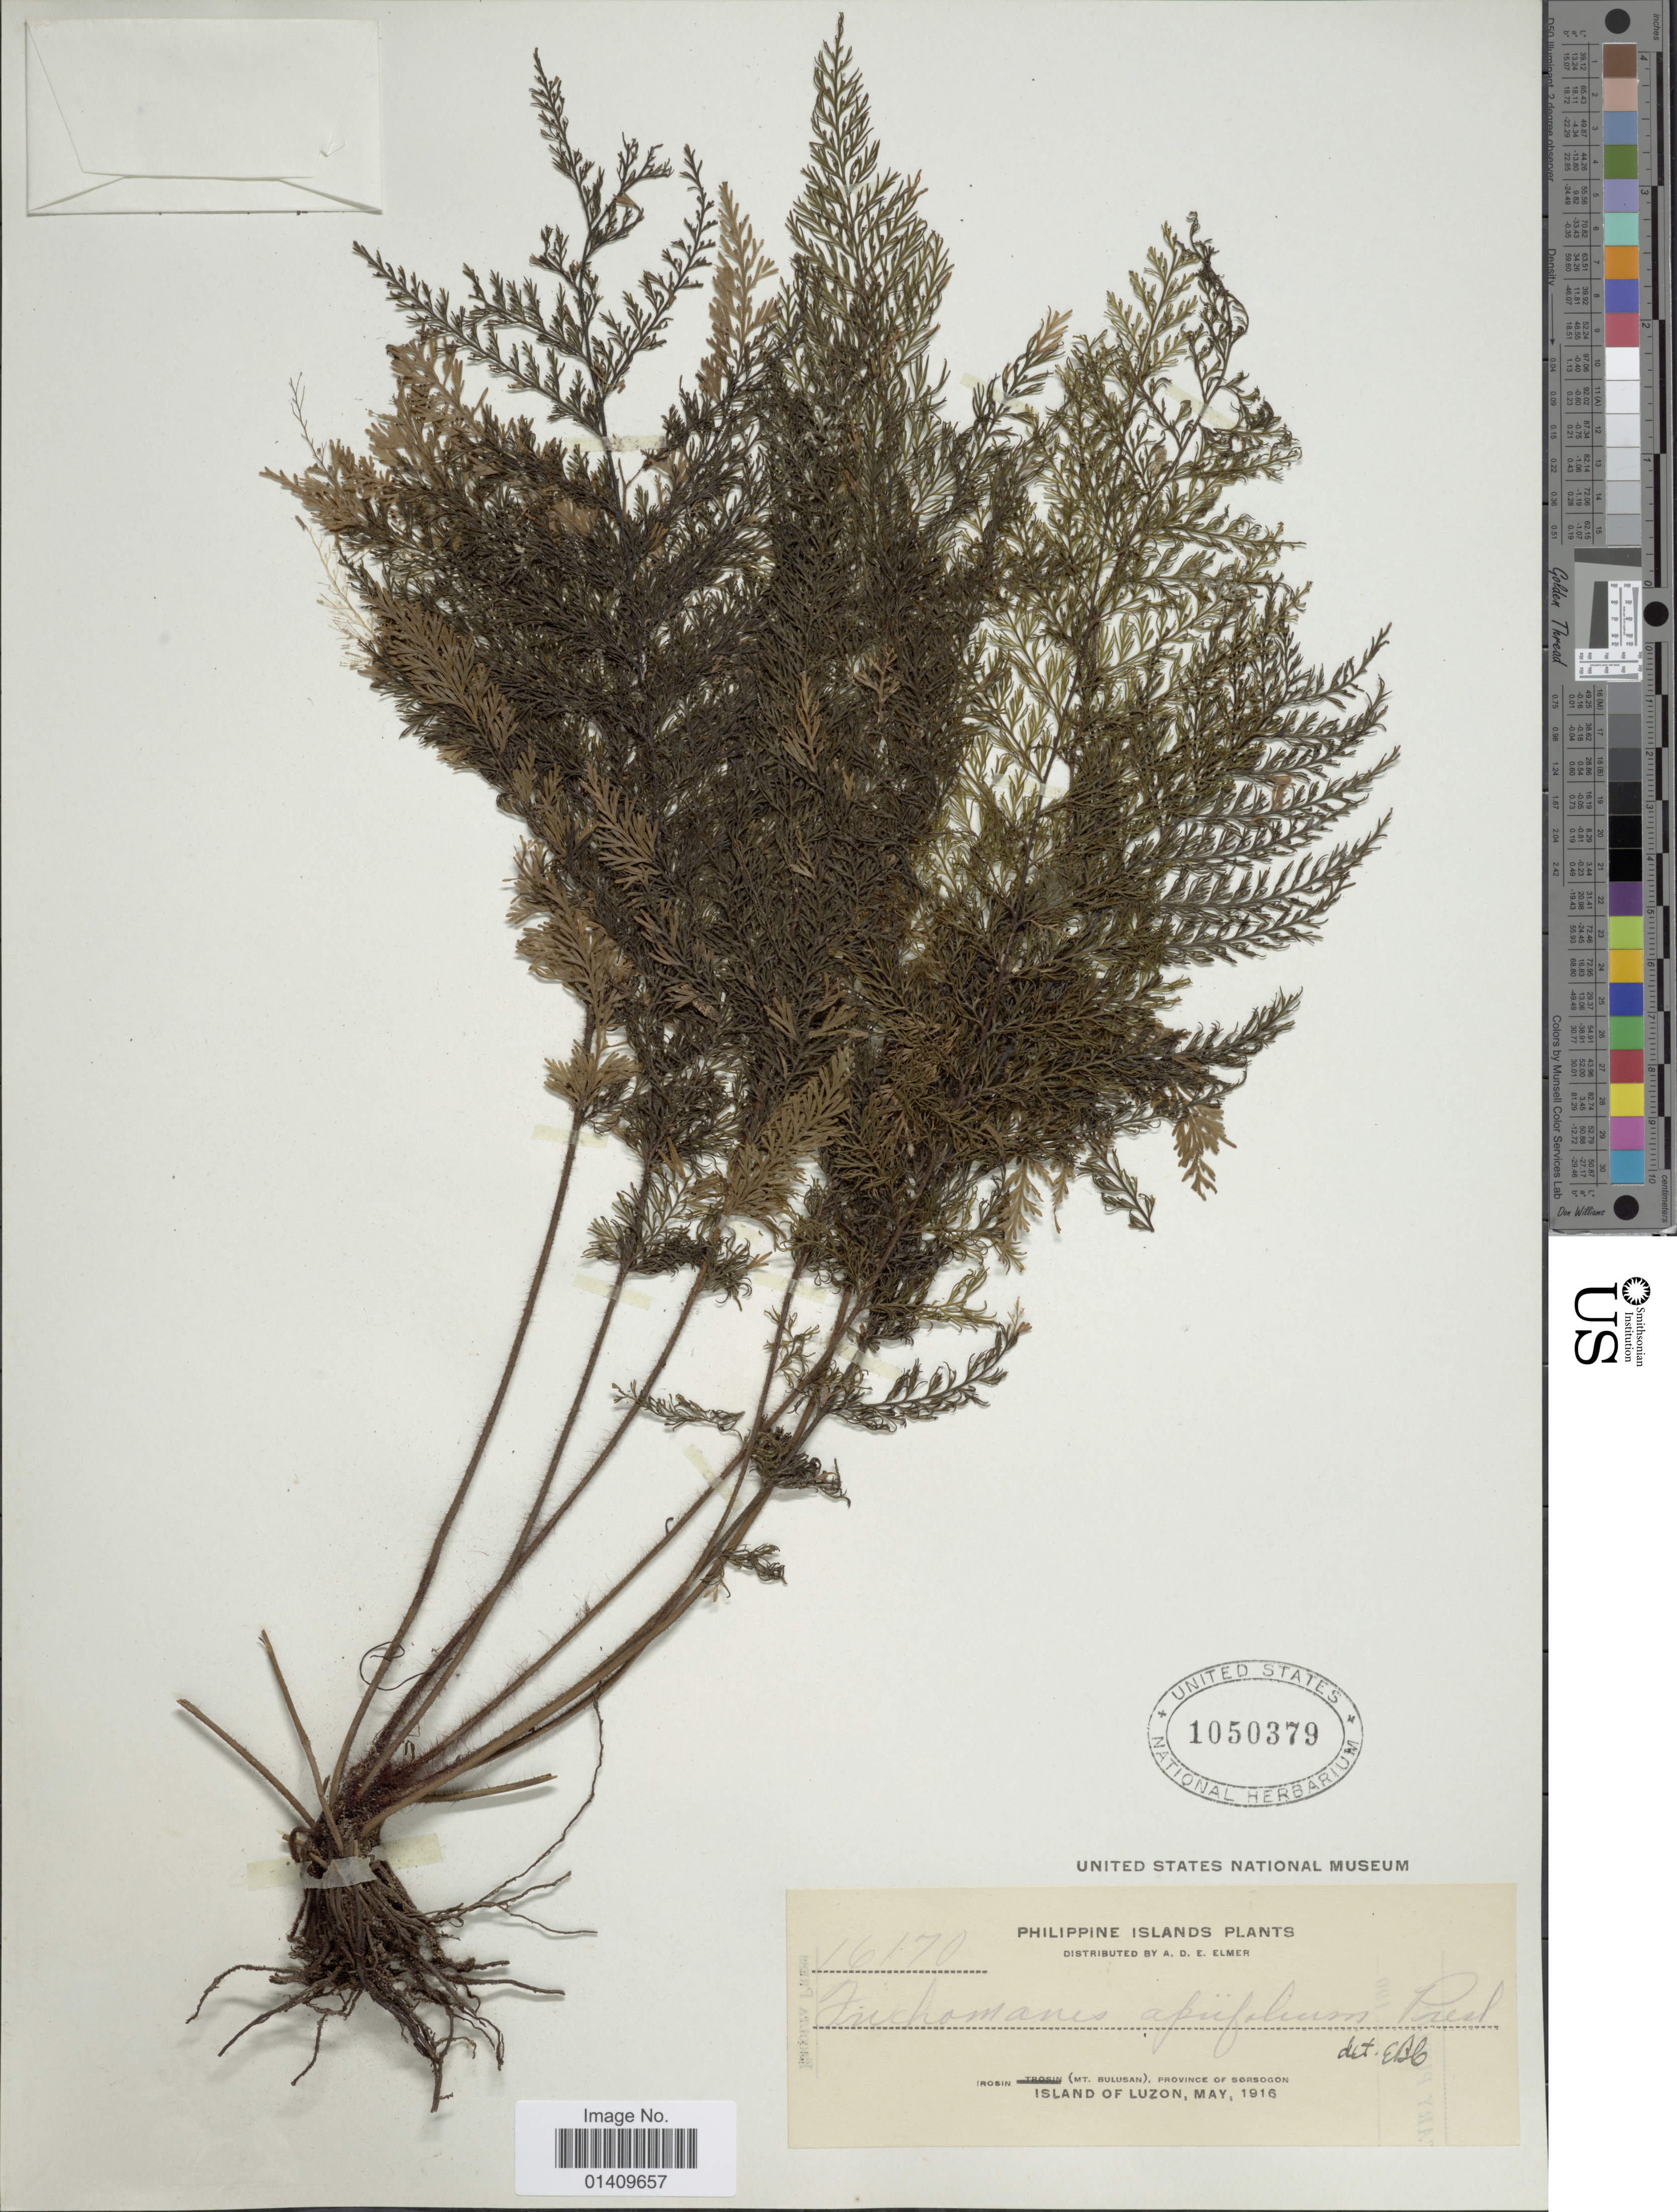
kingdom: Plantae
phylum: Tracheophyta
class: Polypodiopsida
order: Hymenophyllales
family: Hymenophyllaceae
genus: Callistopteris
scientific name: Callistopteris apiifolia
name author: (C. Presl) Copel.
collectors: A. D. E. Elmer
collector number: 16170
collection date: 1916-05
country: Philippines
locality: Philippine islands plants Irosin Mt. Bulusan province of Sorsogon Island of Luzon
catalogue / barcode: US 1050379